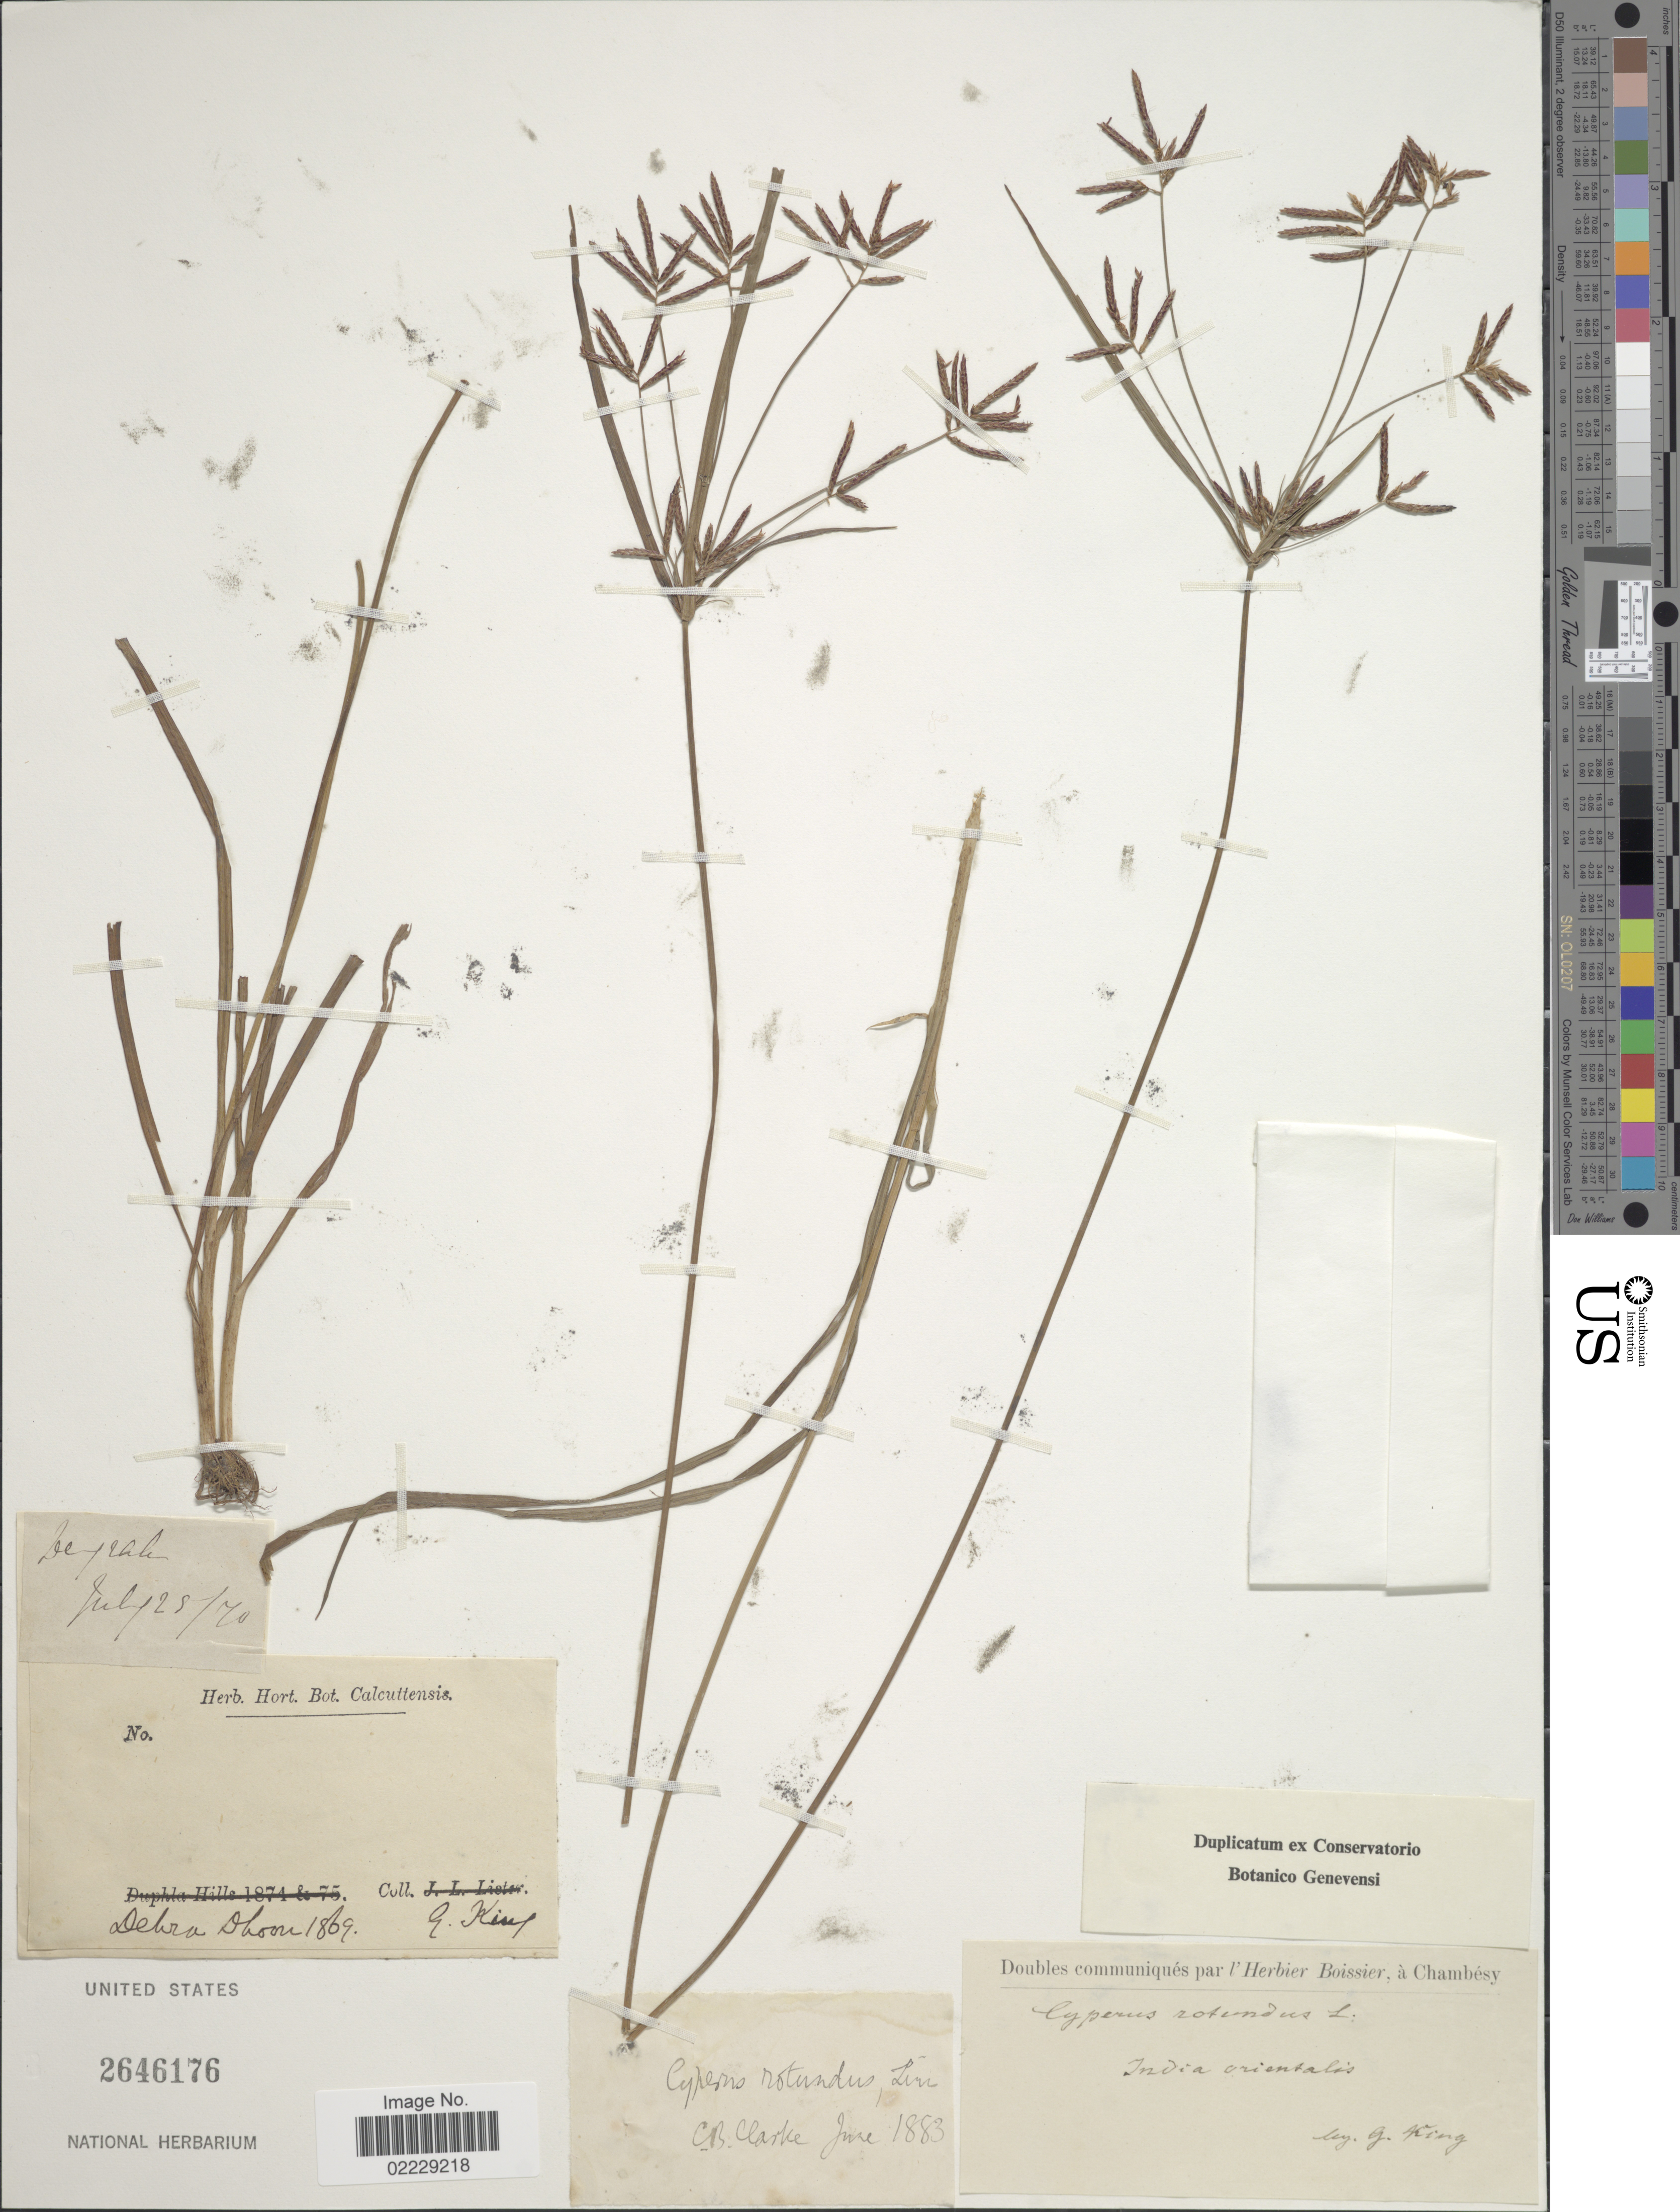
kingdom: Plantae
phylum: Tracheophyta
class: Liliopsida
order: Poales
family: Cyperaceae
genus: Cyperus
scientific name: Cyperus rotundus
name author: L.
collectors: G. King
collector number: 1869?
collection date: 1870-07-25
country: India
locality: India orientalis, Dehra Dhoon.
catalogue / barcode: US 246176